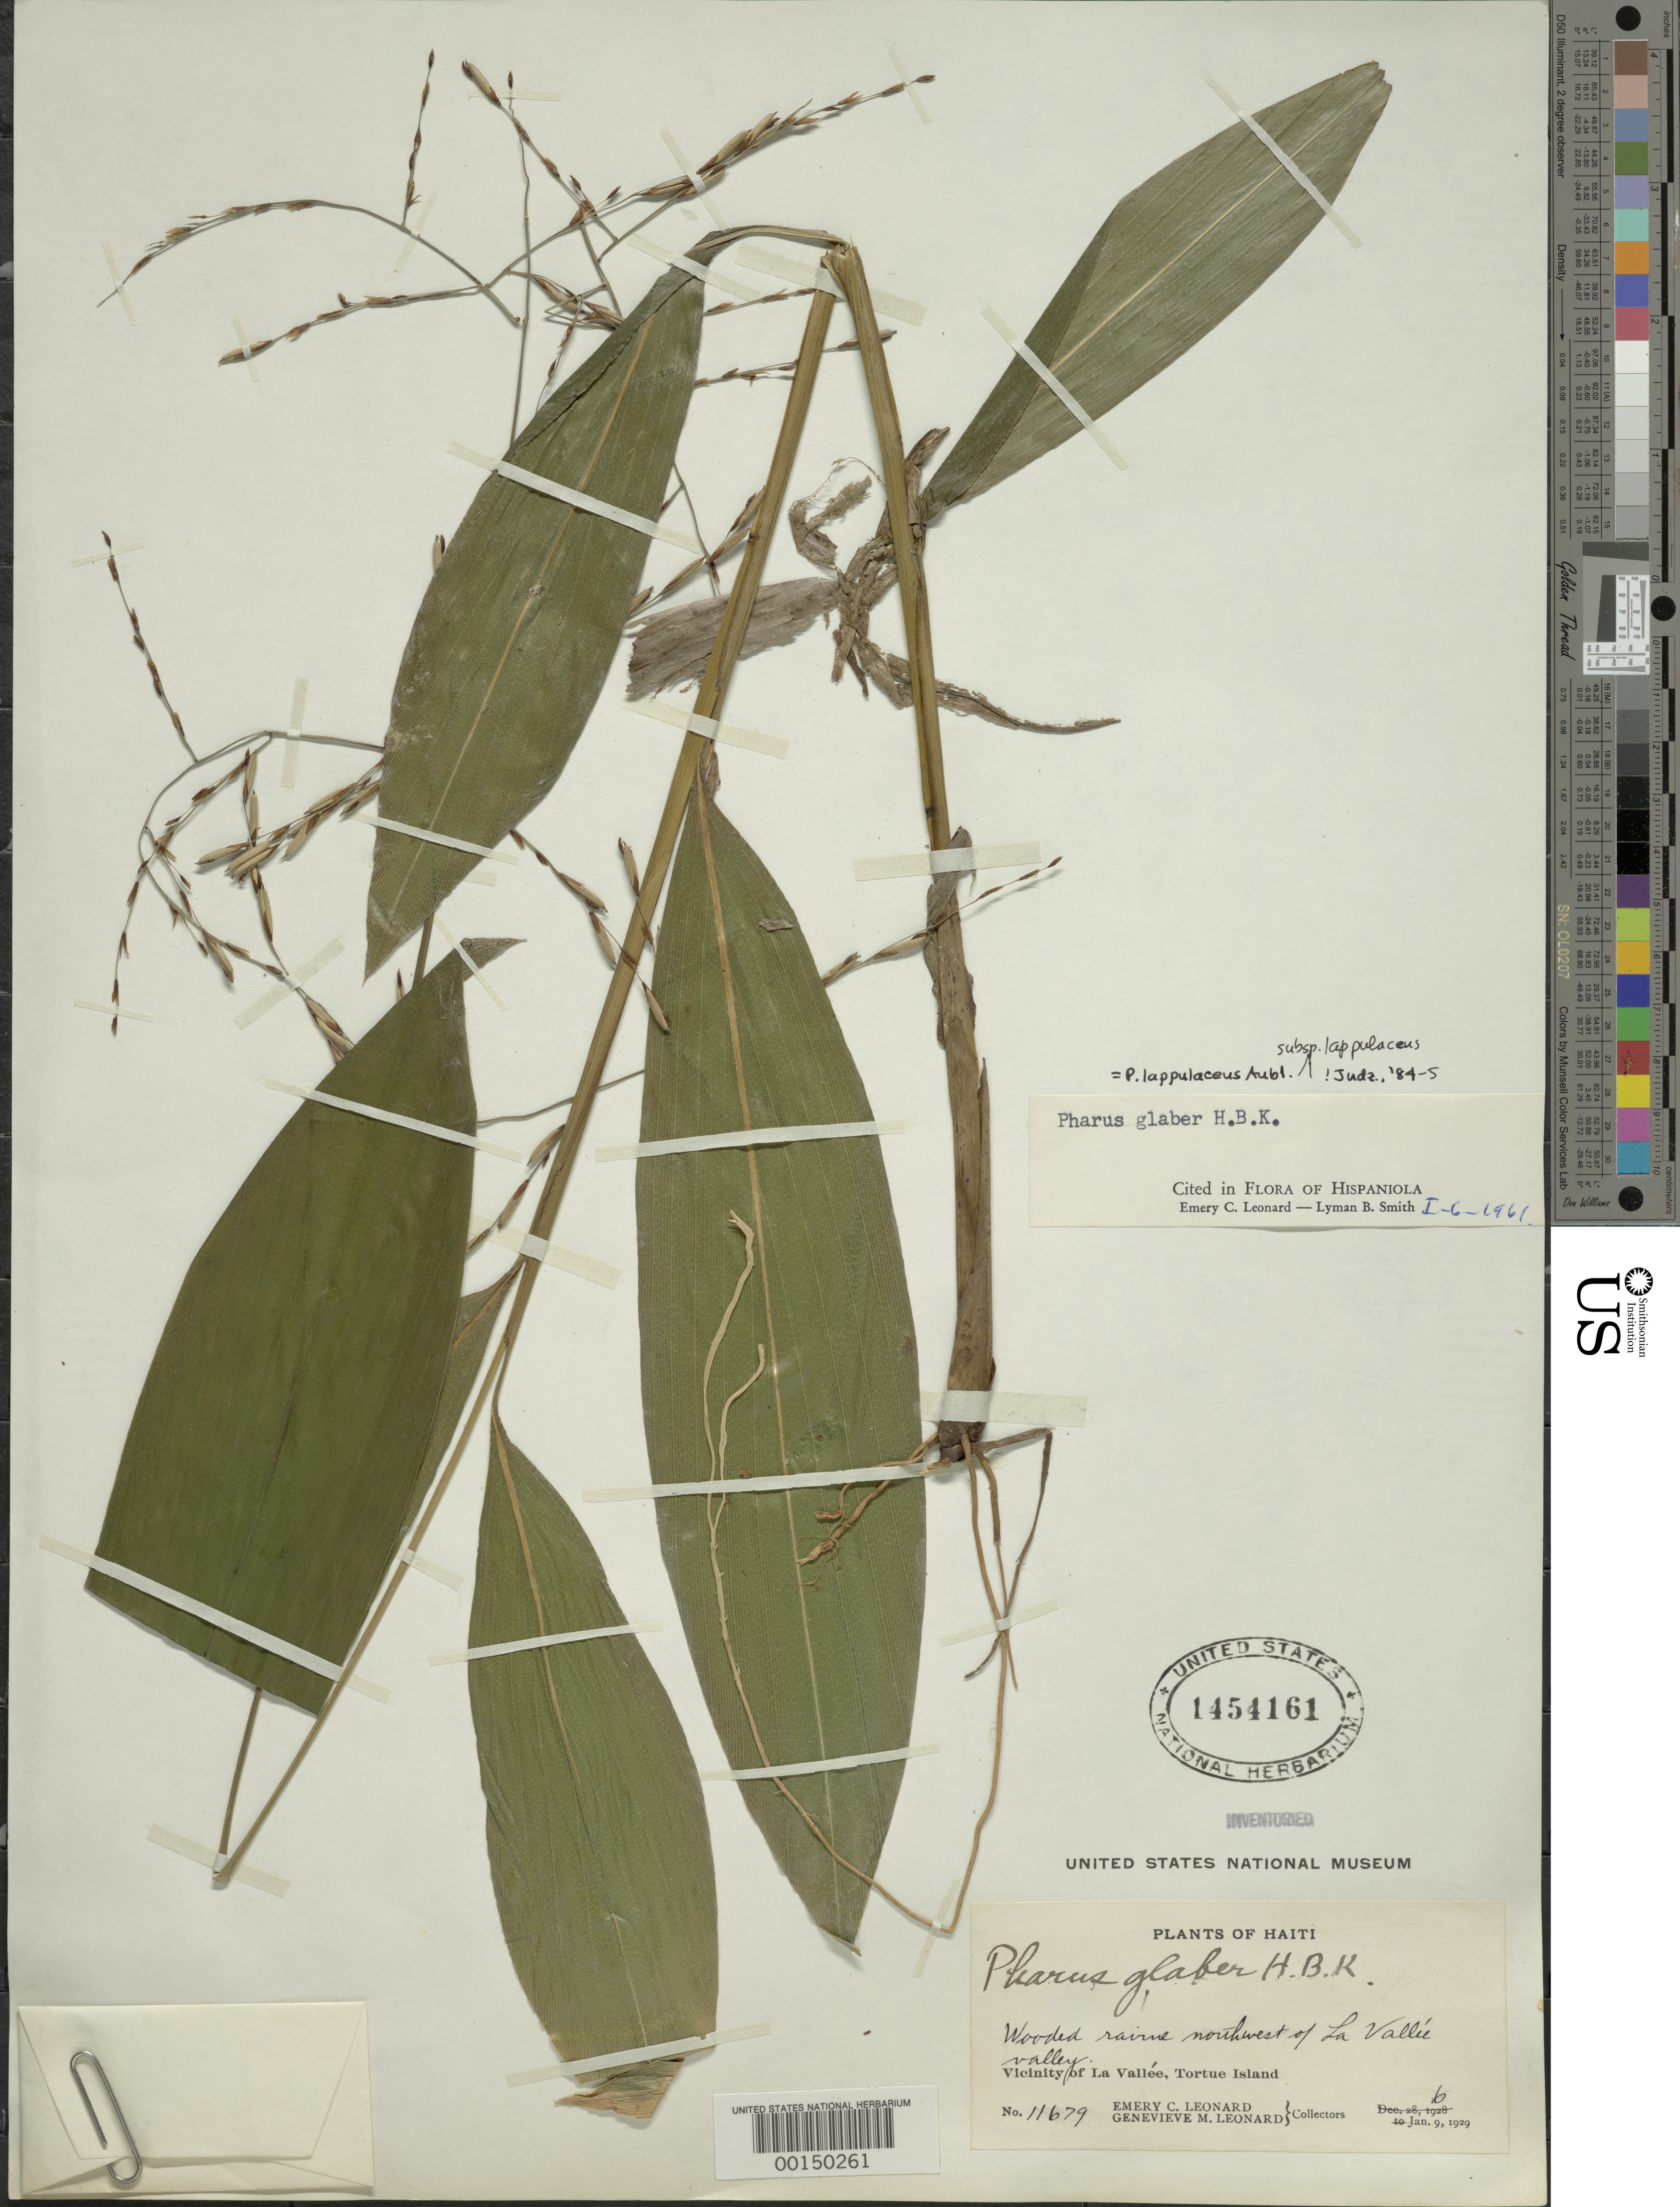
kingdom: Plantae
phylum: Tracheophyta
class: Liliopsida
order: Poales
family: Poaceae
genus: Pharus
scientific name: Pharus lappulaceus subsp. lappulaceus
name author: Aubl.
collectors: E. C. Leonard & G. M. Leonard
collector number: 11679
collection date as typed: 06 Jan 1929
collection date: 1929-01-06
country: Haiti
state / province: Nord-Ouest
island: Tortuga Island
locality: Tortue island, la vallee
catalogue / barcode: US 1454161